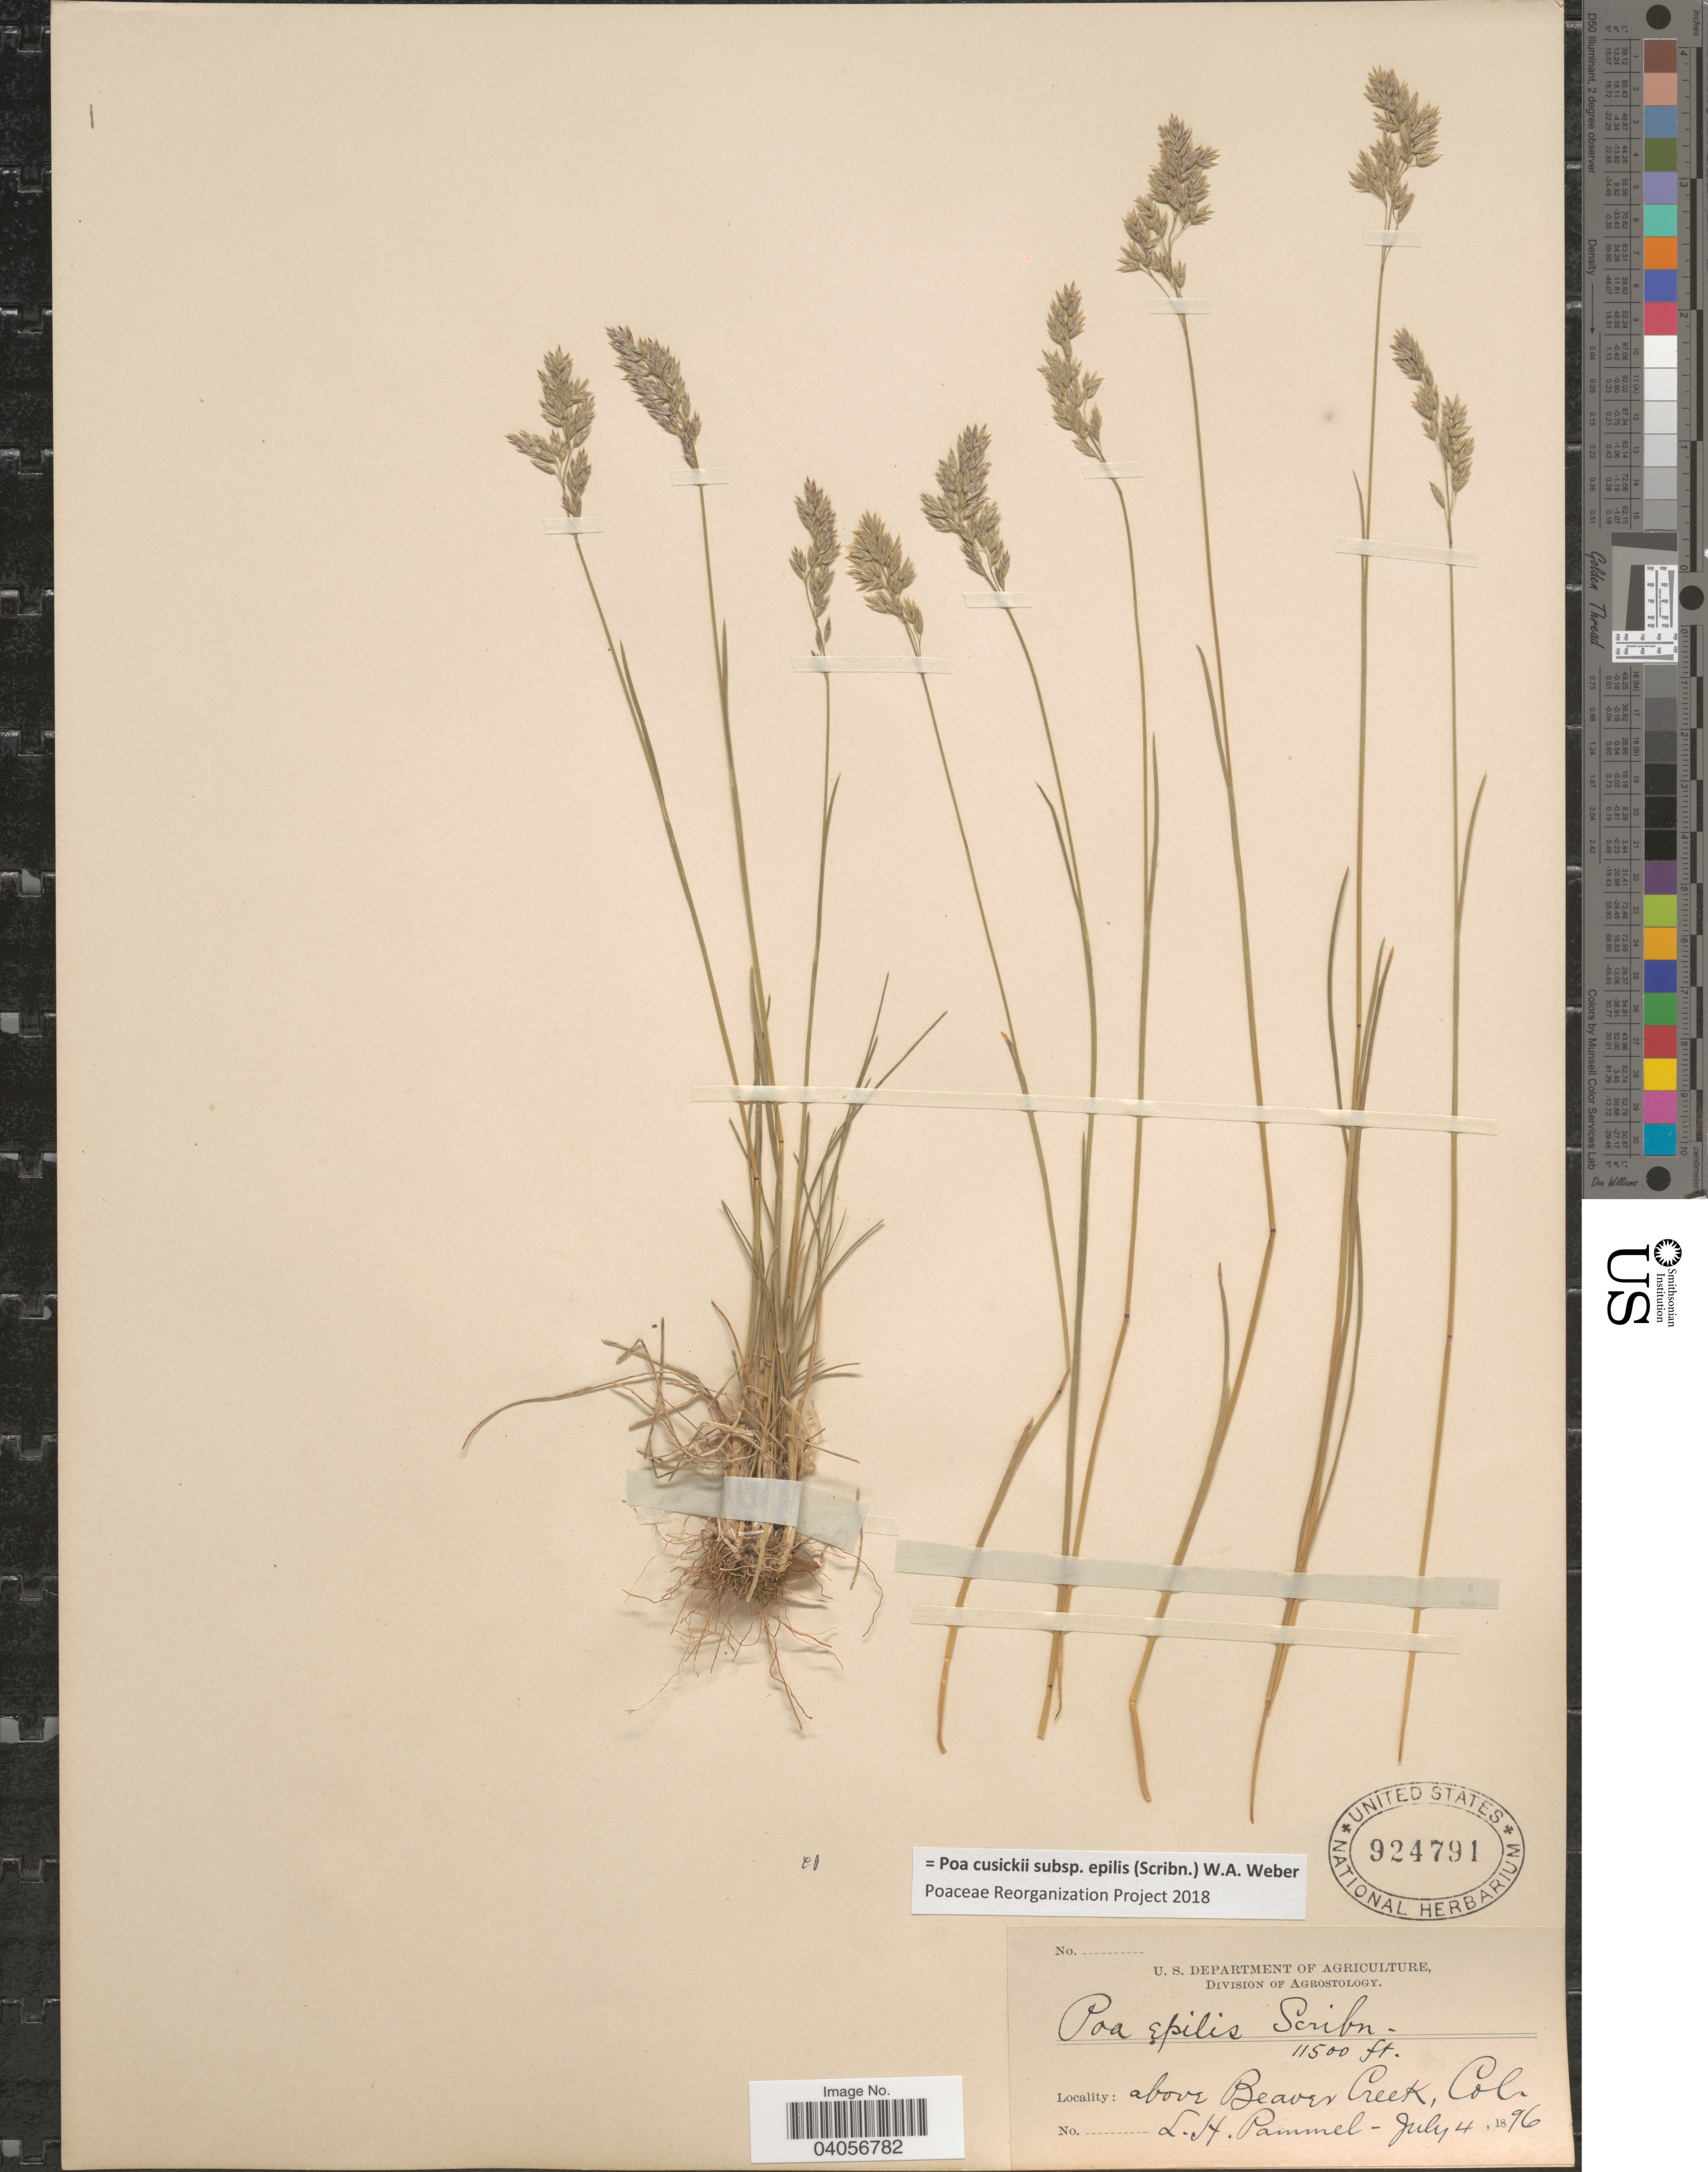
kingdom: Plantae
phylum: Tracheophyta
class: Liliopsida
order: Poales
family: Poaceae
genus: Poa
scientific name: Poa cusickii subsp. epilis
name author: (Scribn.) W.A. Weber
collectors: L. Pammel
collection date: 1896-07-04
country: United States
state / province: Colorado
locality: Above Beaver Creek.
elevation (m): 3505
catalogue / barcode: US 924791